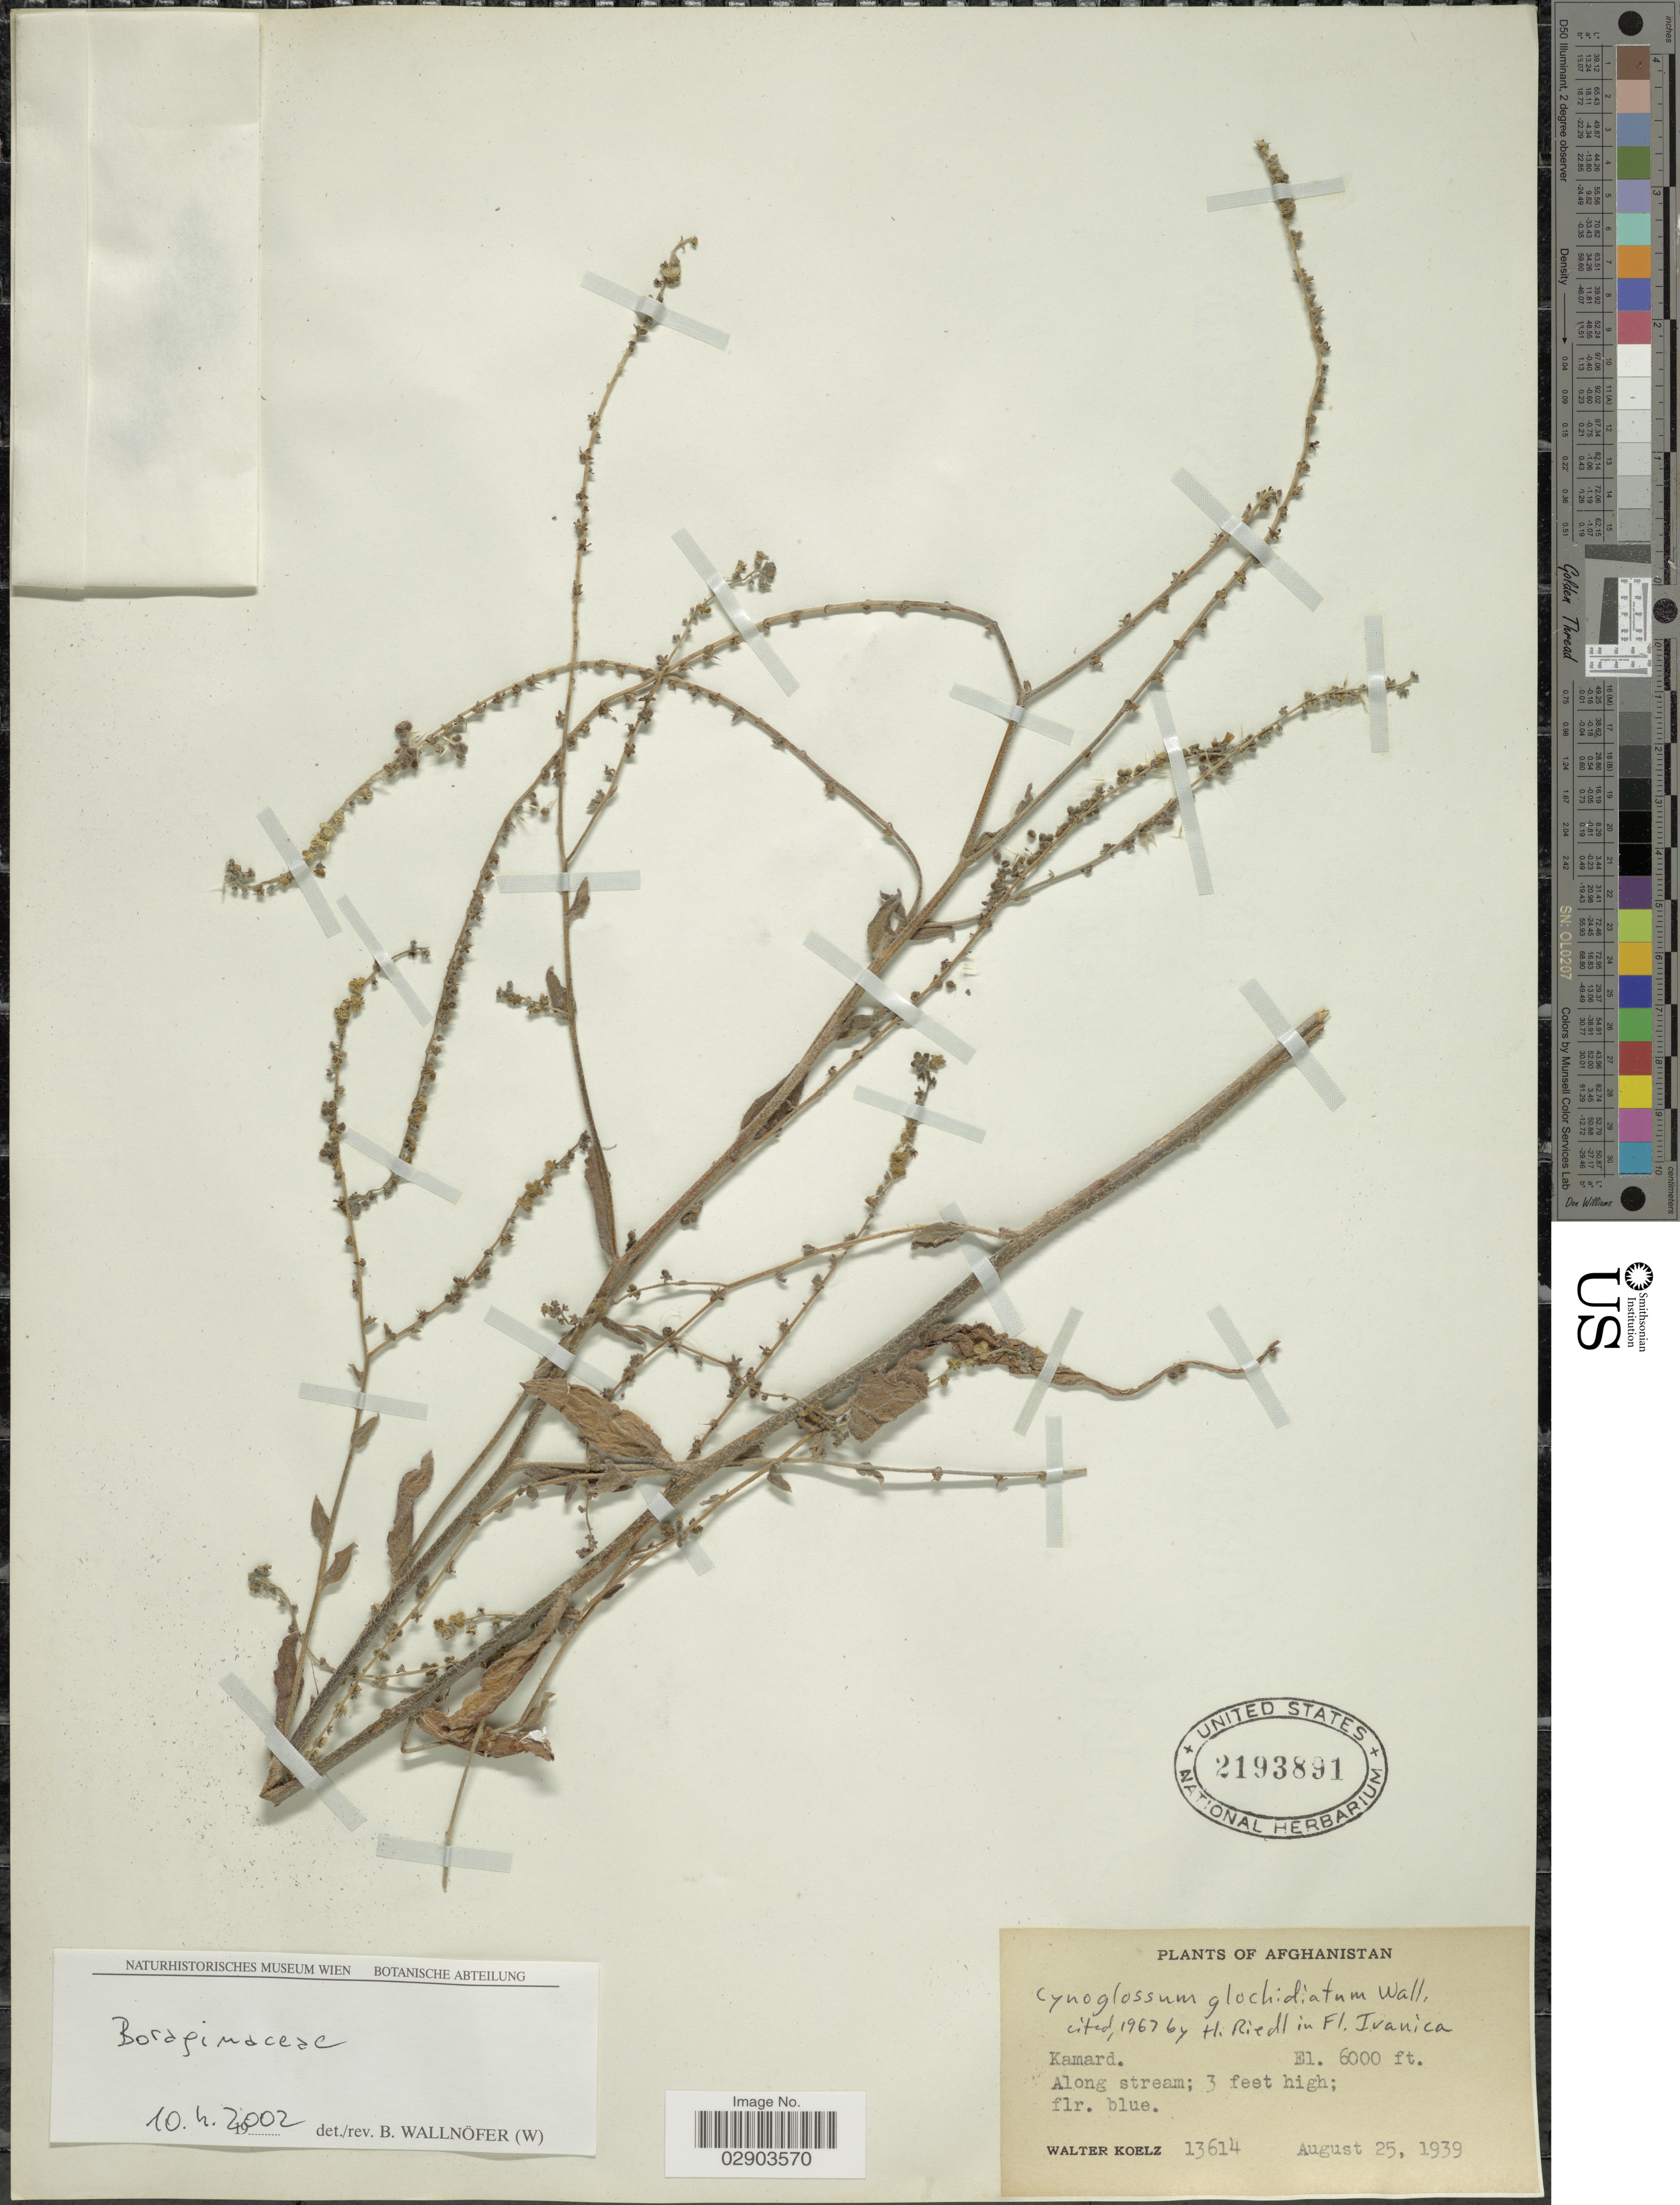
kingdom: Plantae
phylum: Tracheophyta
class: Magnoliopsida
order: Boraginales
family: Boraginaceae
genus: Cynoglossum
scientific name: Cynoglossum glochidiatum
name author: Wall. ex Benth.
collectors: W. N. Koelz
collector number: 13614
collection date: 1939-08-25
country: Afghanistan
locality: Kamard.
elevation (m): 1829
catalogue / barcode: US 2193891